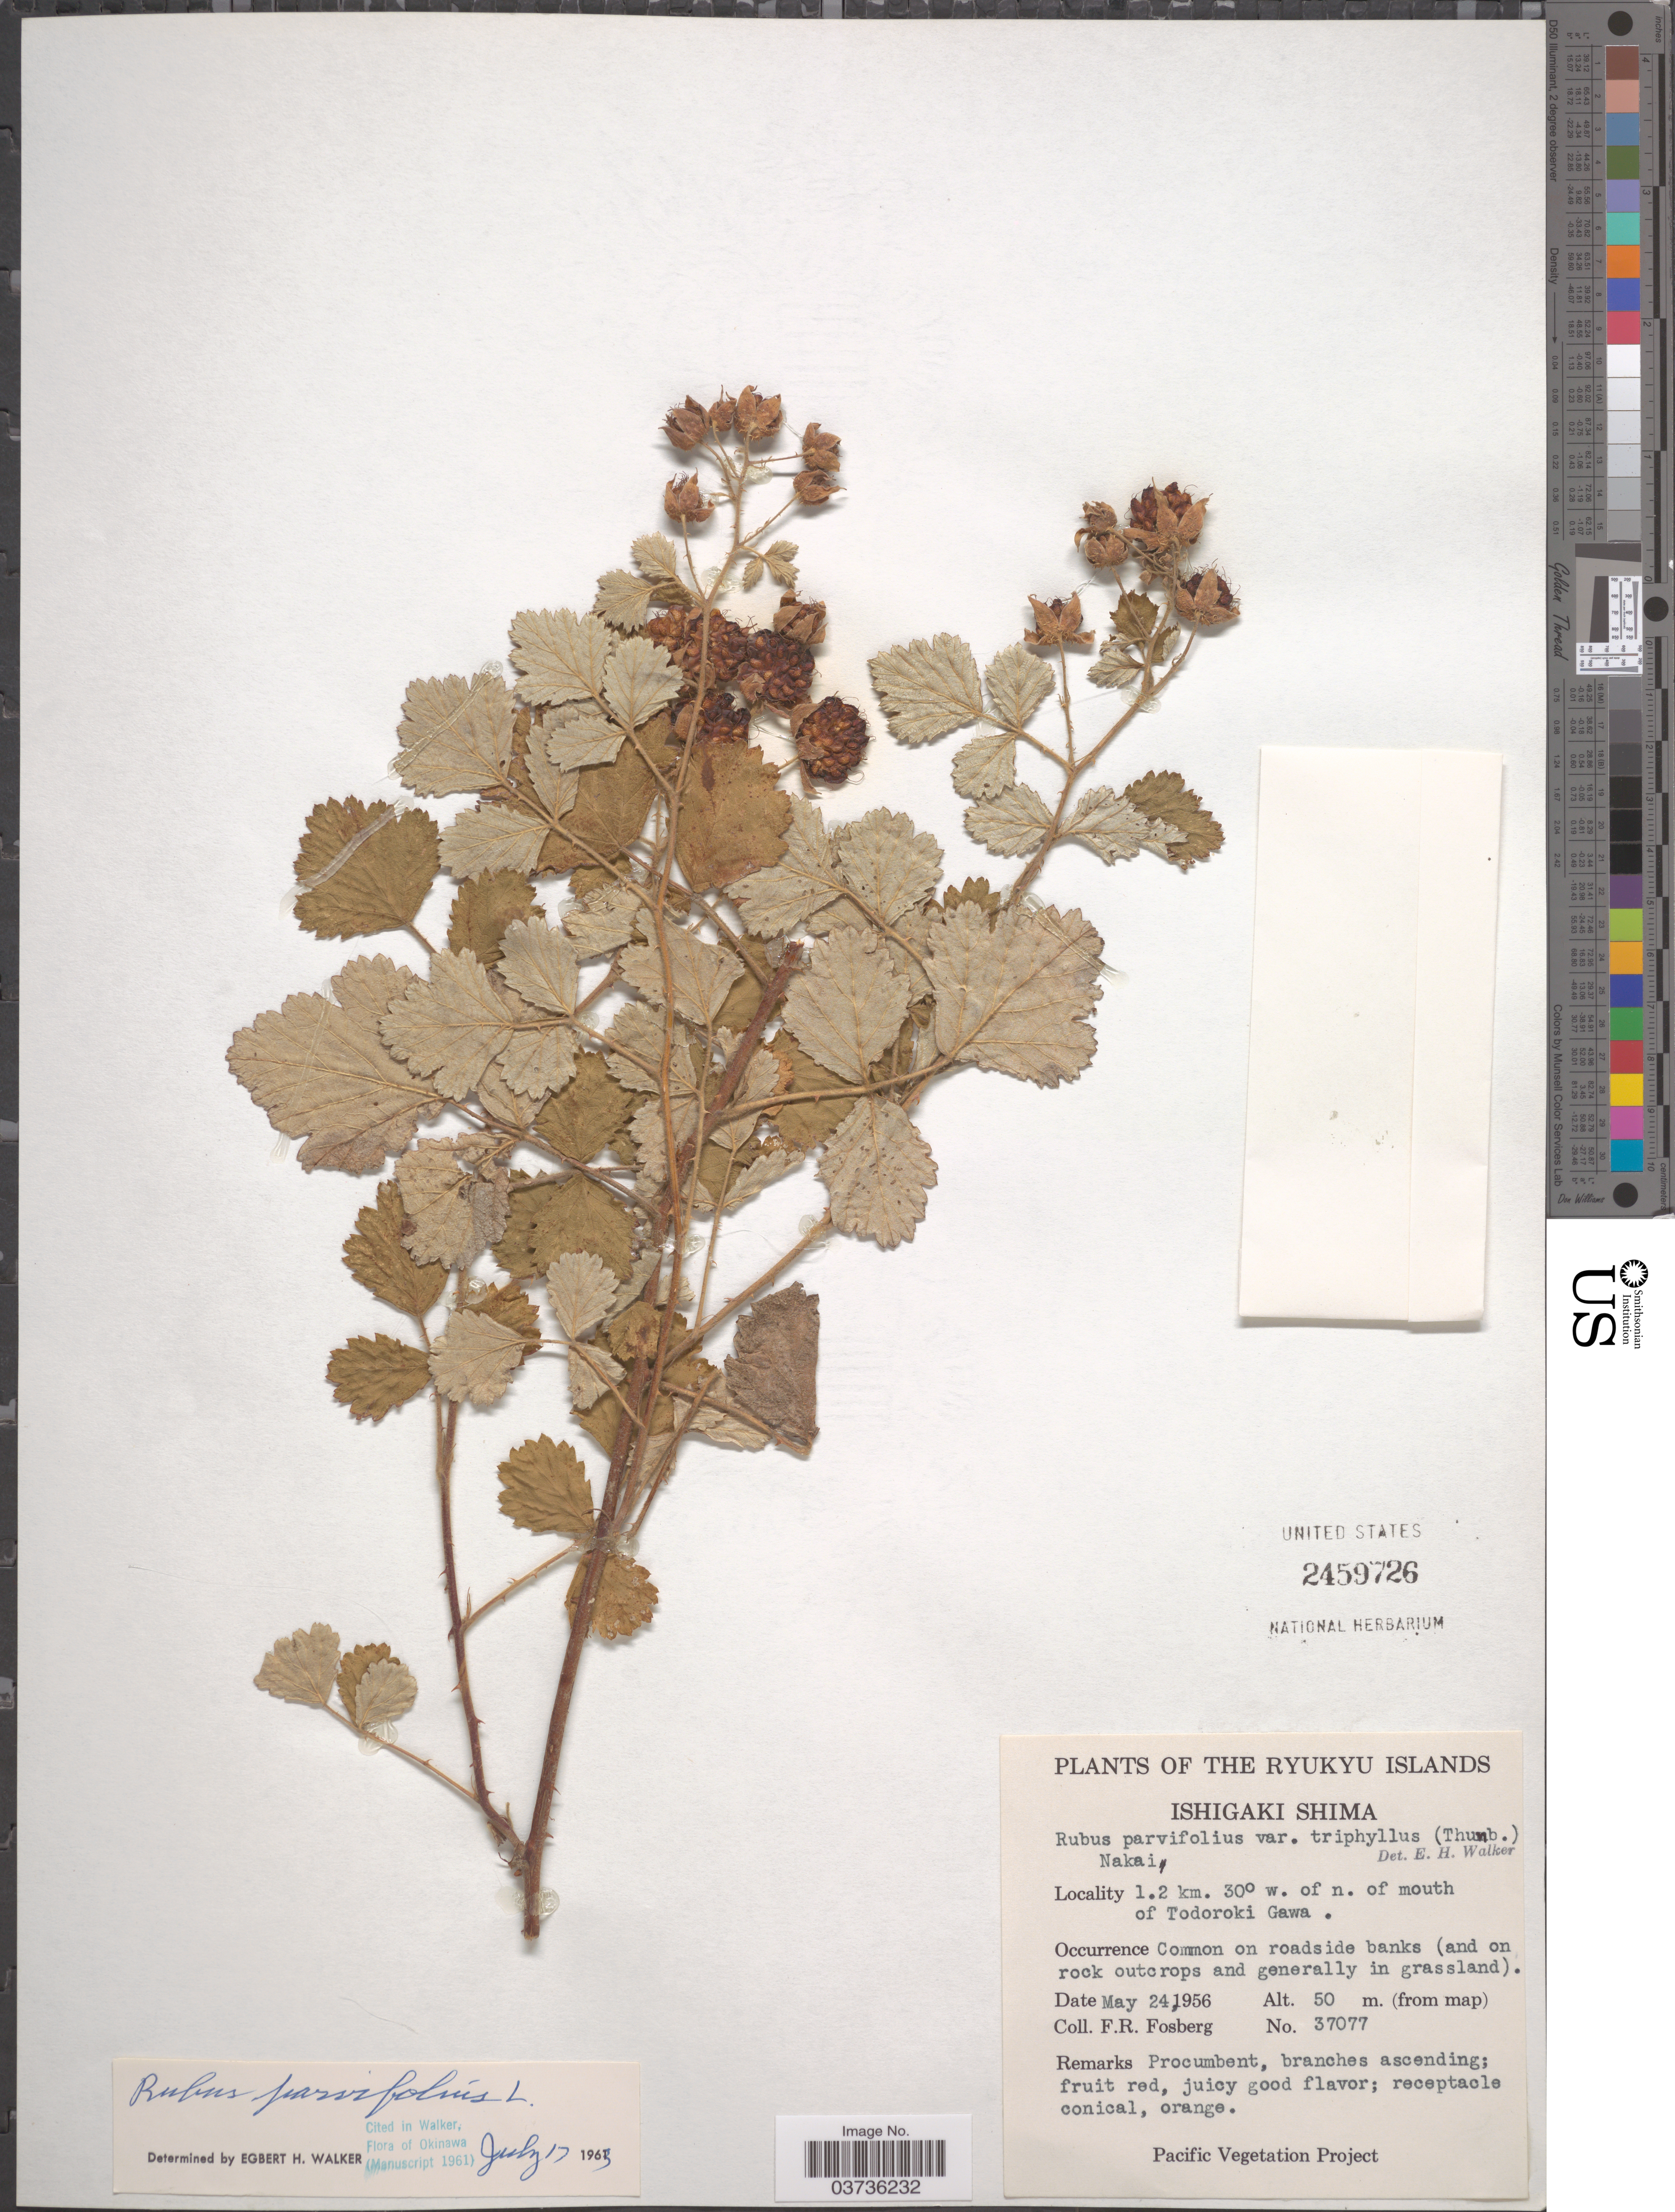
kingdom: Plantae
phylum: Tracheophyta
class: Magnoliopsida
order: Rosales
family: Rosaceae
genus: Rubus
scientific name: Rubus parvifolius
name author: L.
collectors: F. R. Fosberg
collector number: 37077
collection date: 1956-05-24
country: Japan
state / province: Okinawa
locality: Ryukyu Islands. Ishigaki Shima. 1.2 km. 30º w. of n. of mouth of Todoroki Gawa.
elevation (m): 50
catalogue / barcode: US 2459726